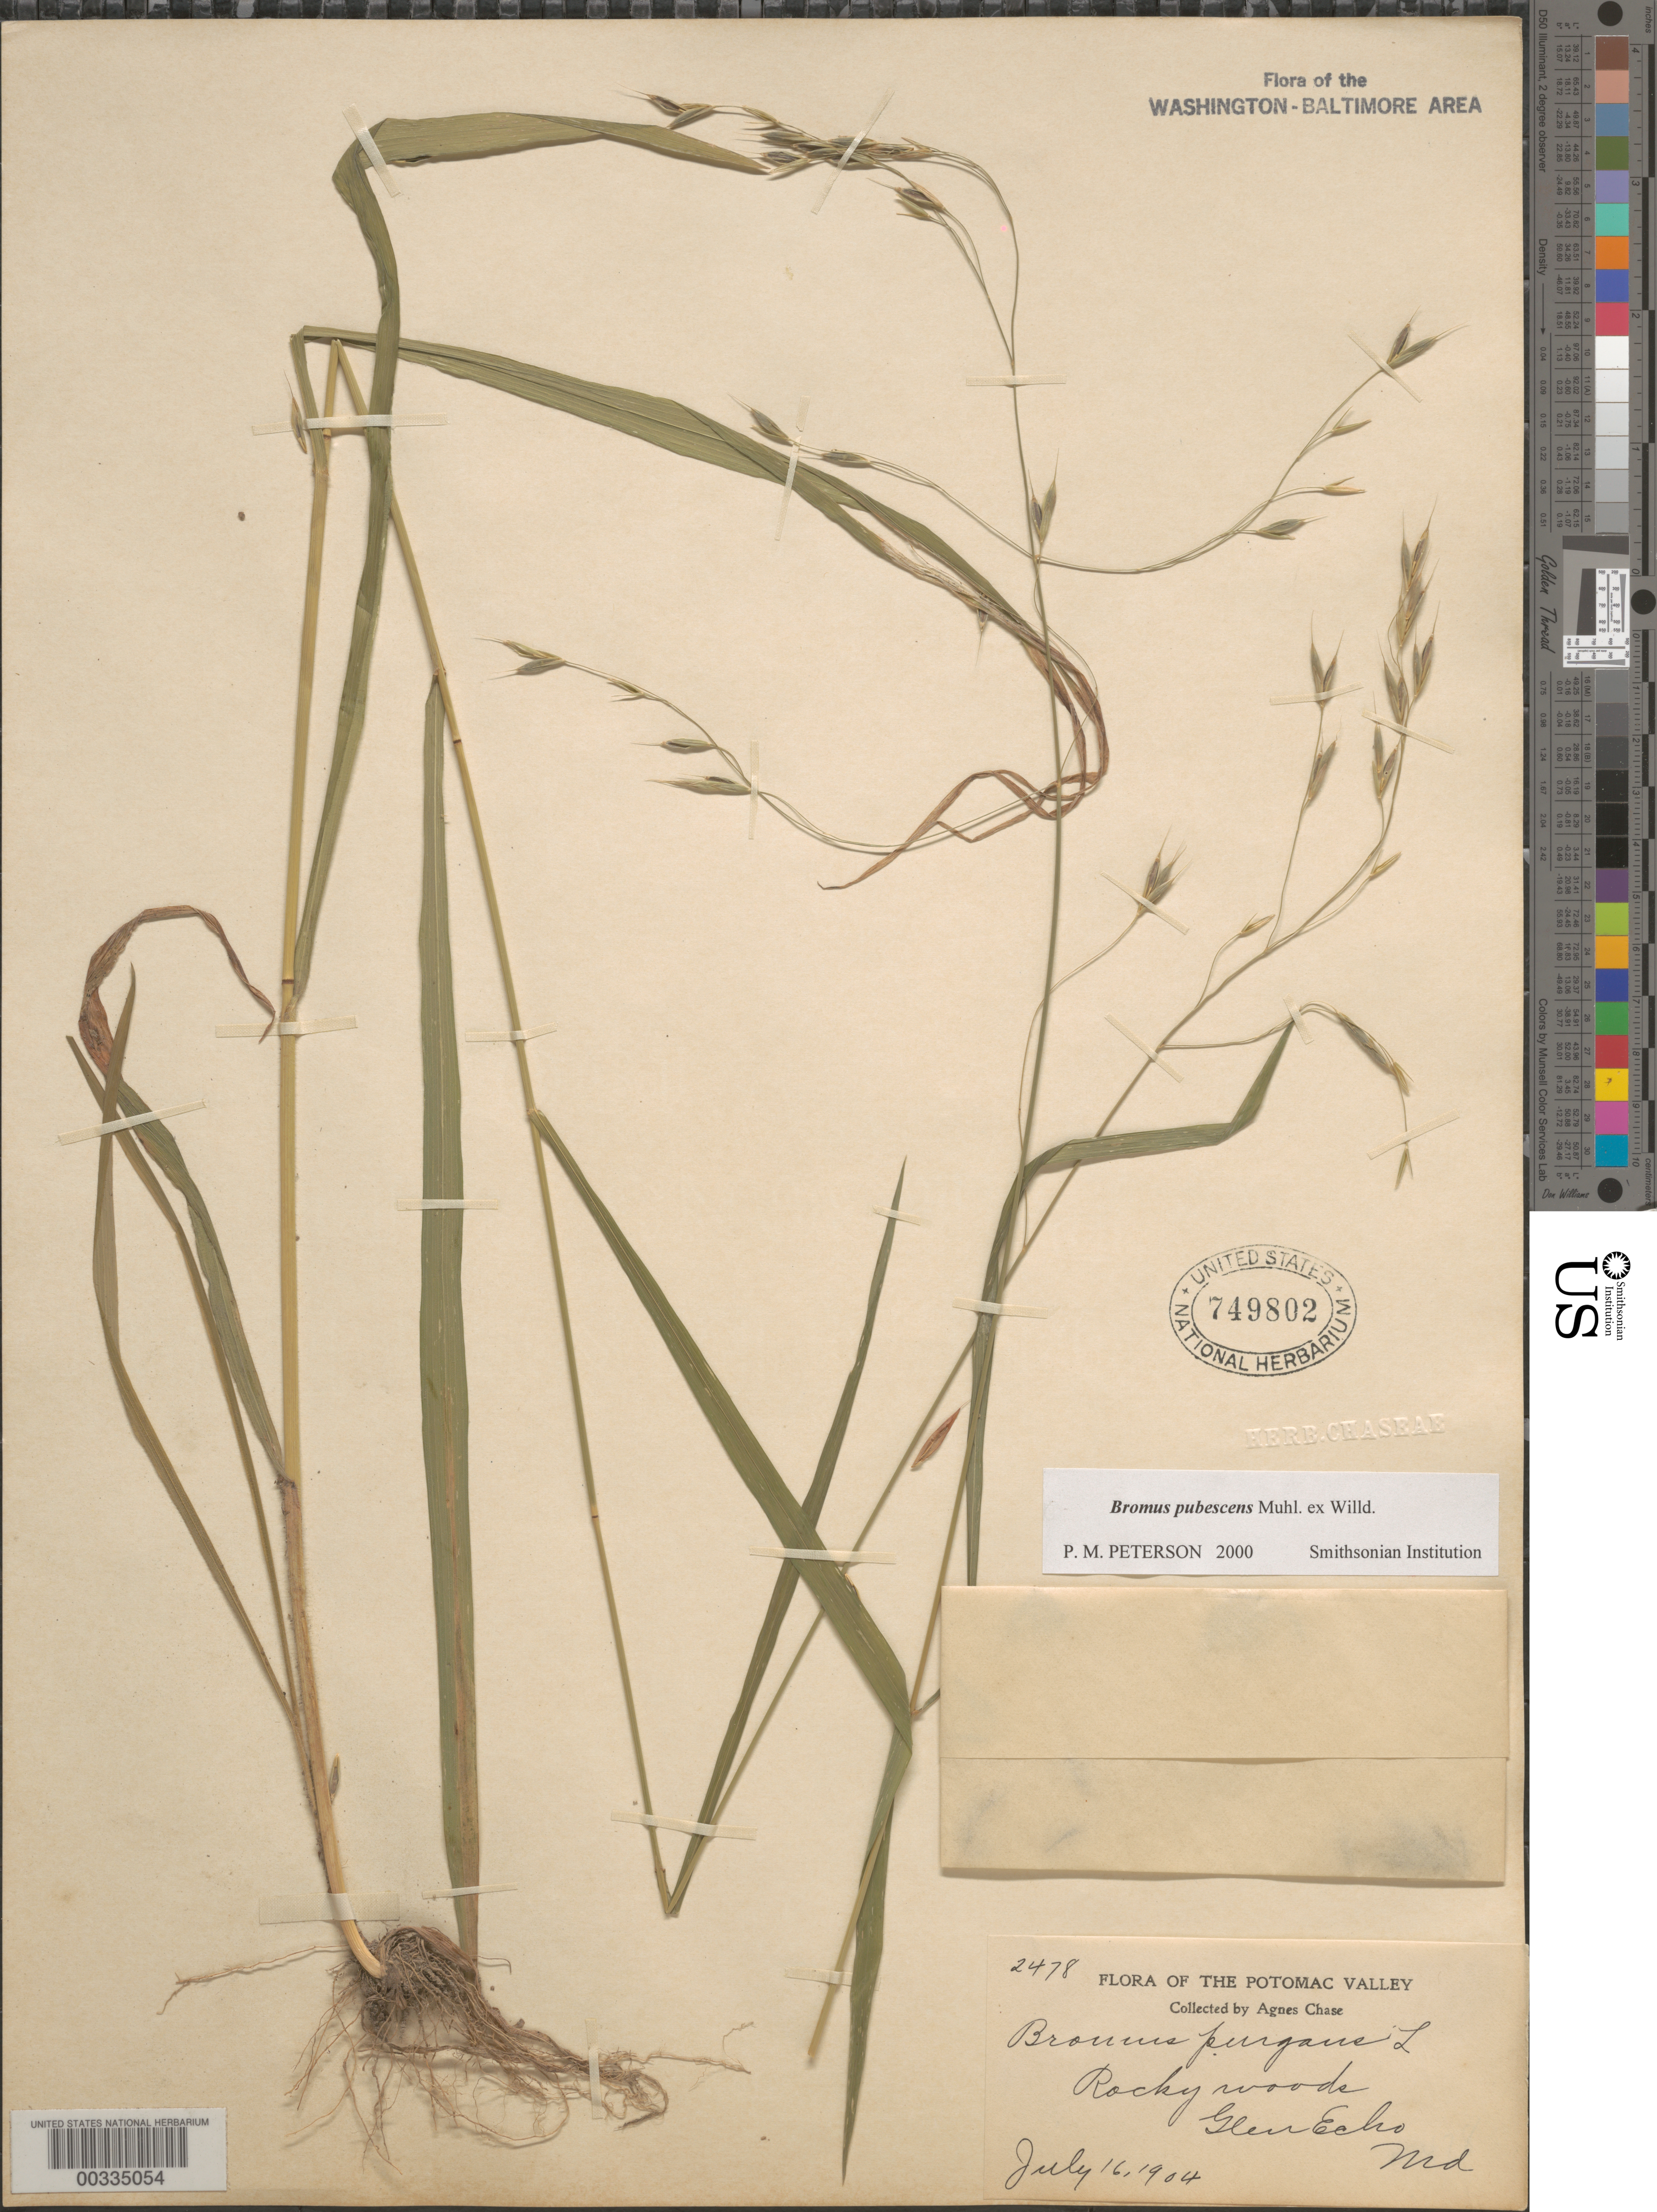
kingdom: Plantae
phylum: Tracheophyta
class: Liliopsida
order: Poales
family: Poaceae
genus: Bromus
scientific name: Bromus pubescens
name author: Muhl. ex Willd.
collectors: A. Chase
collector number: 2478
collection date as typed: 15 Jul 1904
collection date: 1904-07-15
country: United States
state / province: Maryland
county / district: Montgomery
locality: Glen Echo C. & O. Canal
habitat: Rocky woods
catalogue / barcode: US 749802